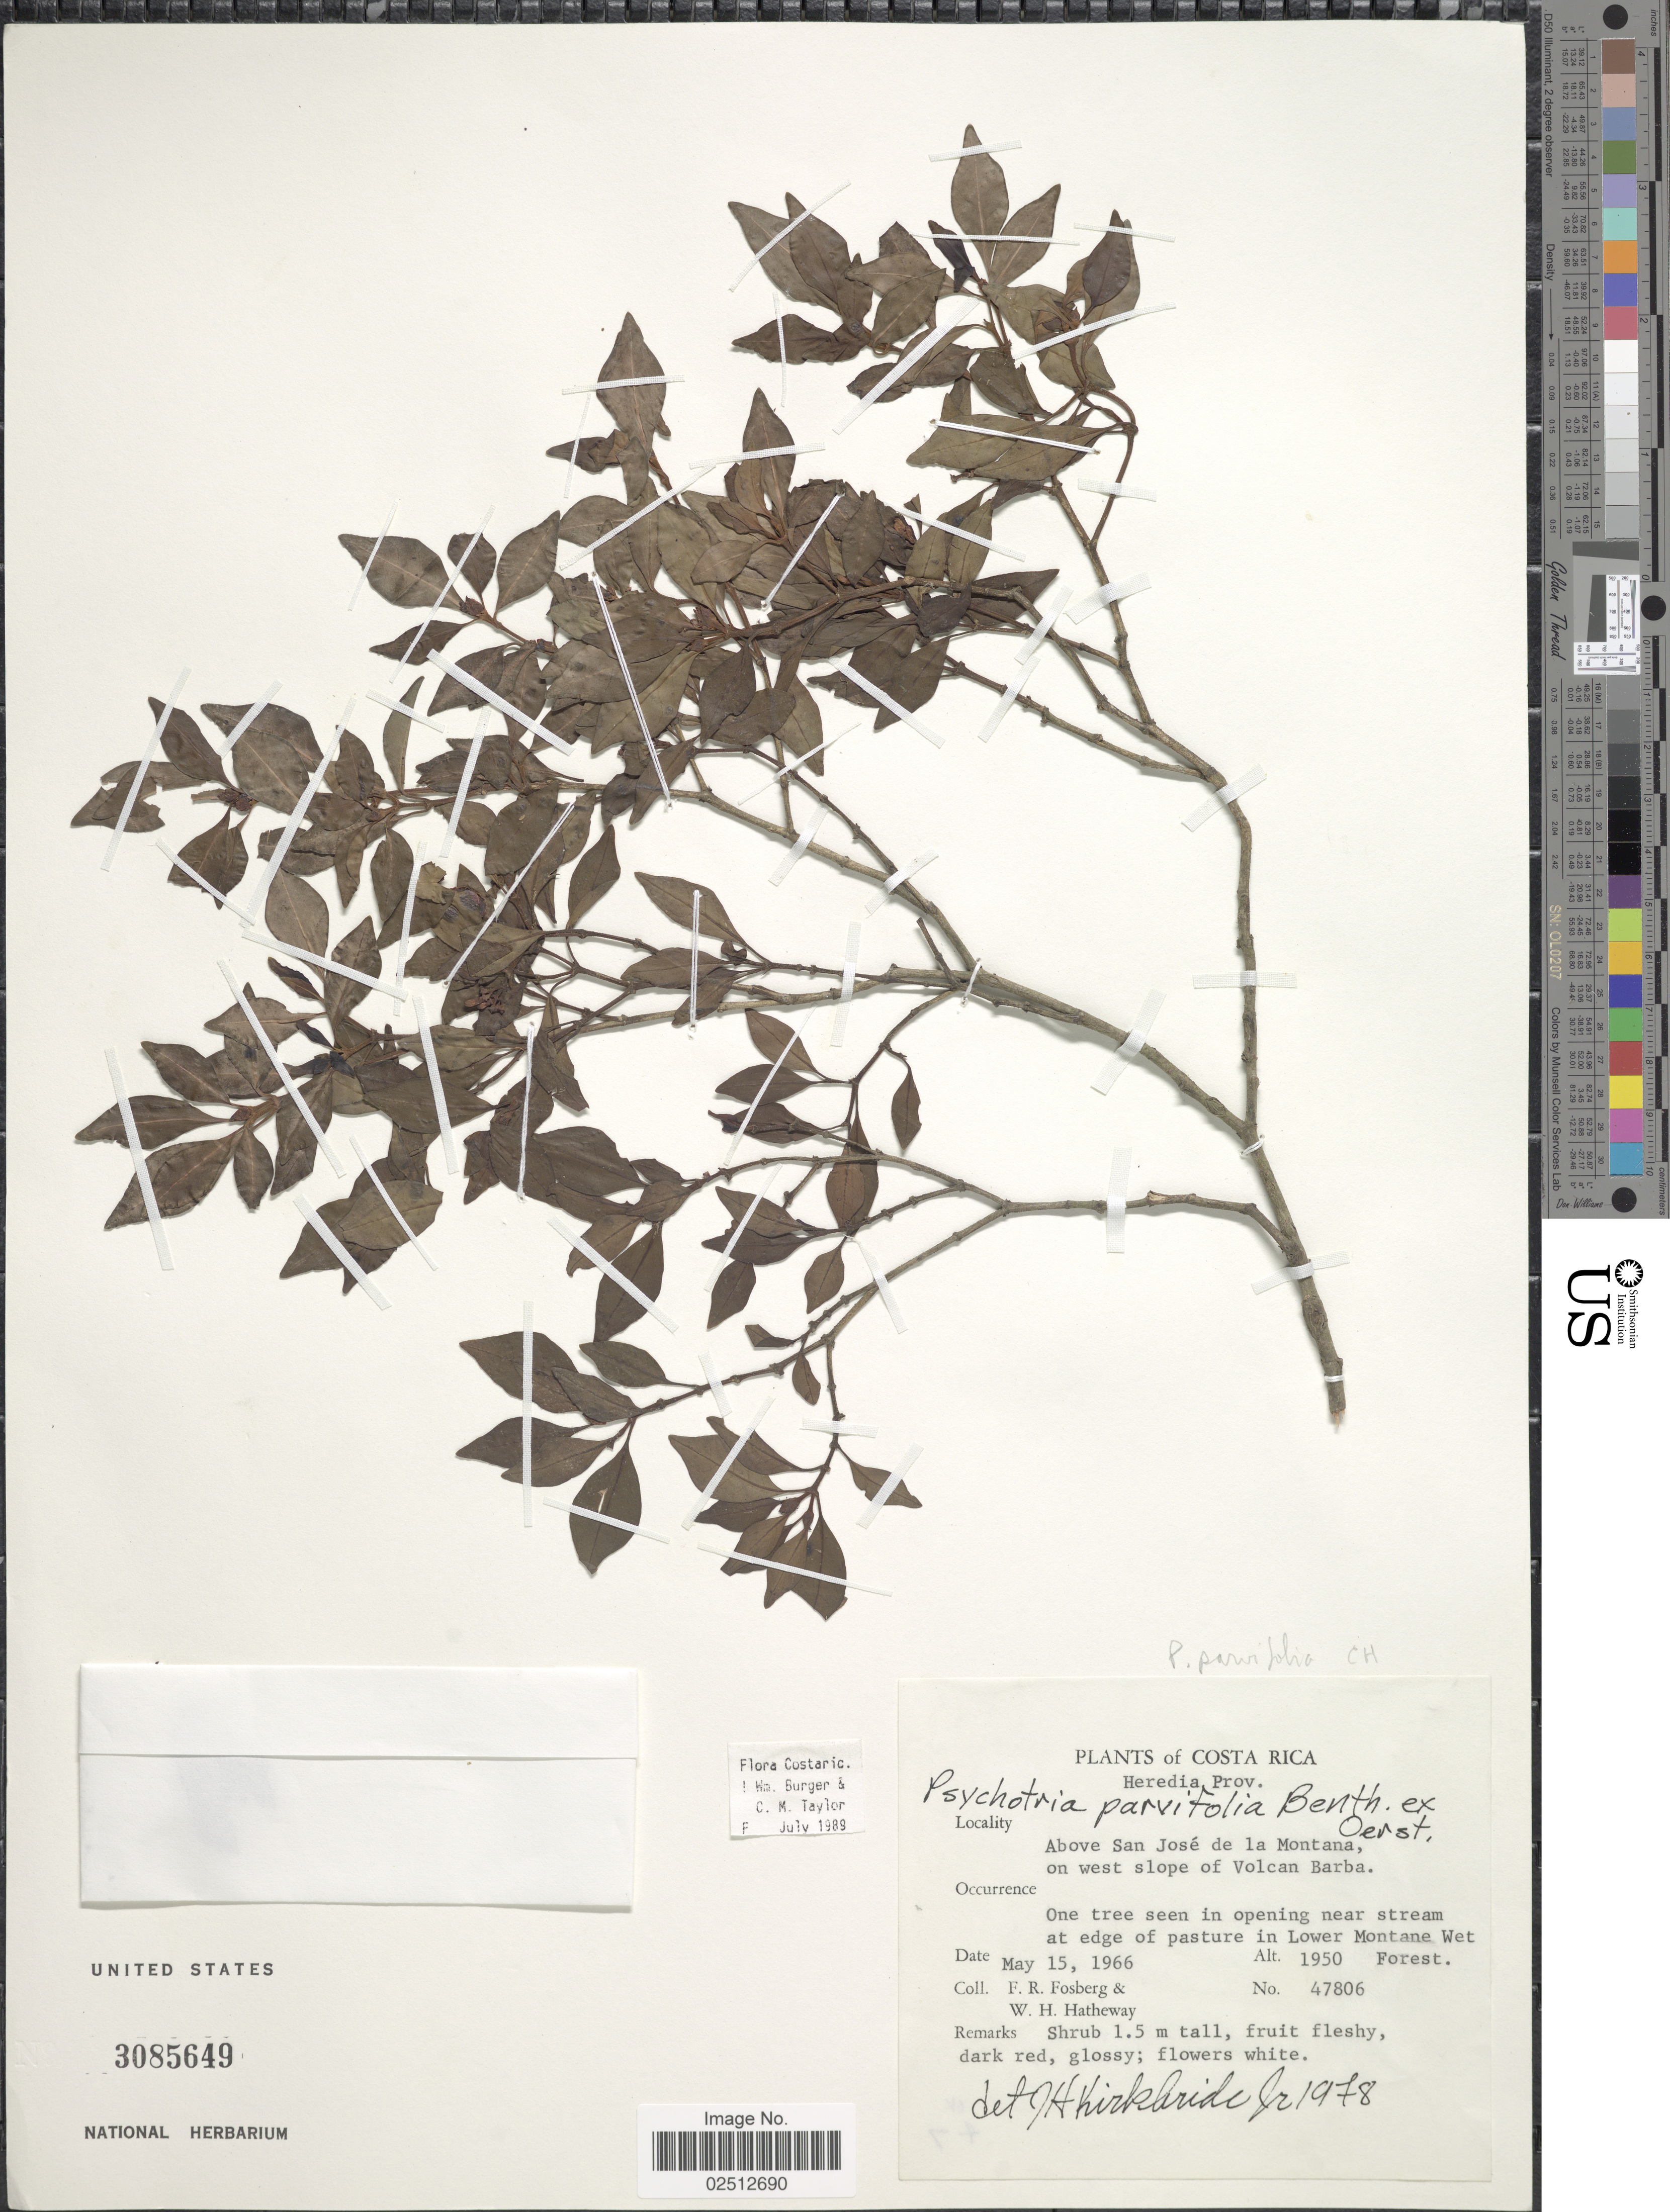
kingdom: Plantae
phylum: Tracheophyta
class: Magnoliopsida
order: Gentianales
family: Rubiaceae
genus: Psychotria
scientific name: Psychotria parvifolia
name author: Benth. ex Oerst.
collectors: F. R. Fosberg & W. H. Hatheway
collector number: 47806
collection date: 1966-05-15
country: Costa Rica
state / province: Heredia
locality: Above San Jose de la Montana, on west slope of Volcan Barba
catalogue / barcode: US 3085649